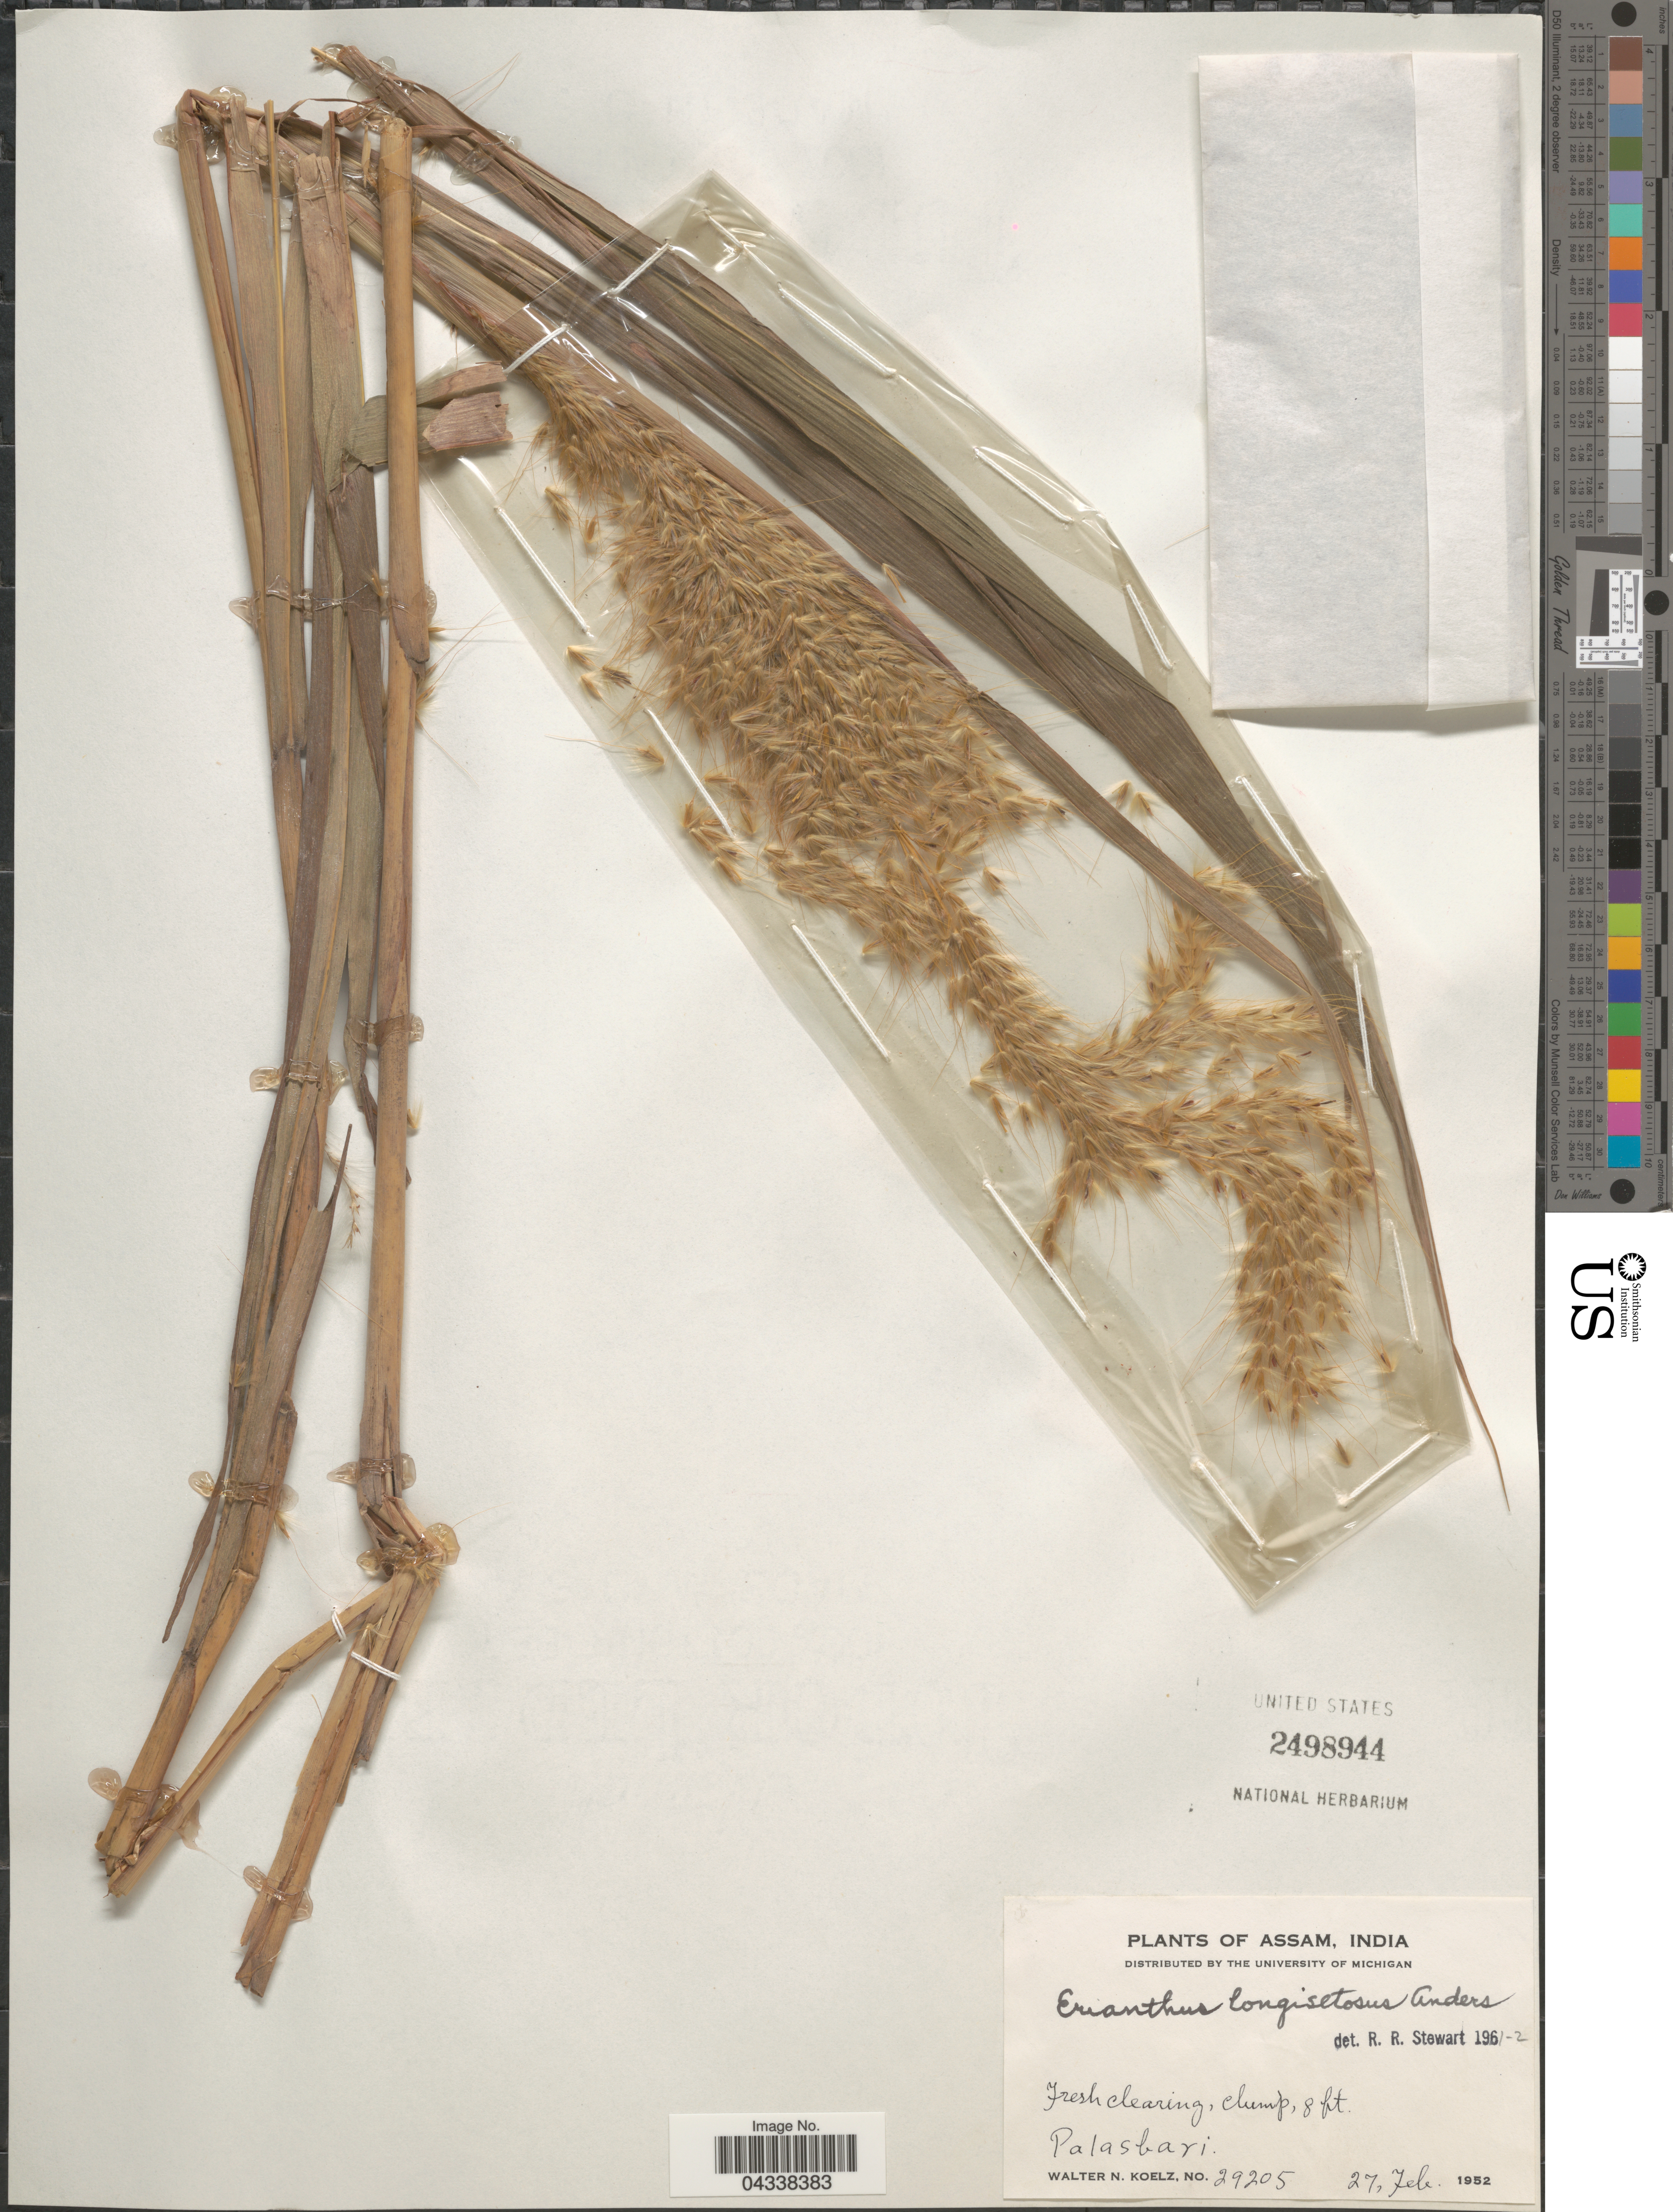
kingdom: Plantae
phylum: Tracheophyta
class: Liliopsida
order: Poales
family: Poaceae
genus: Saccharum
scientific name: Saccharum longisetosum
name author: V. Naray. ex Bor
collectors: W. N. Koelz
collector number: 29205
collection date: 1952-02-27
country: India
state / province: Assam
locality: Palasbari.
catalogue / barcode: US 2498944